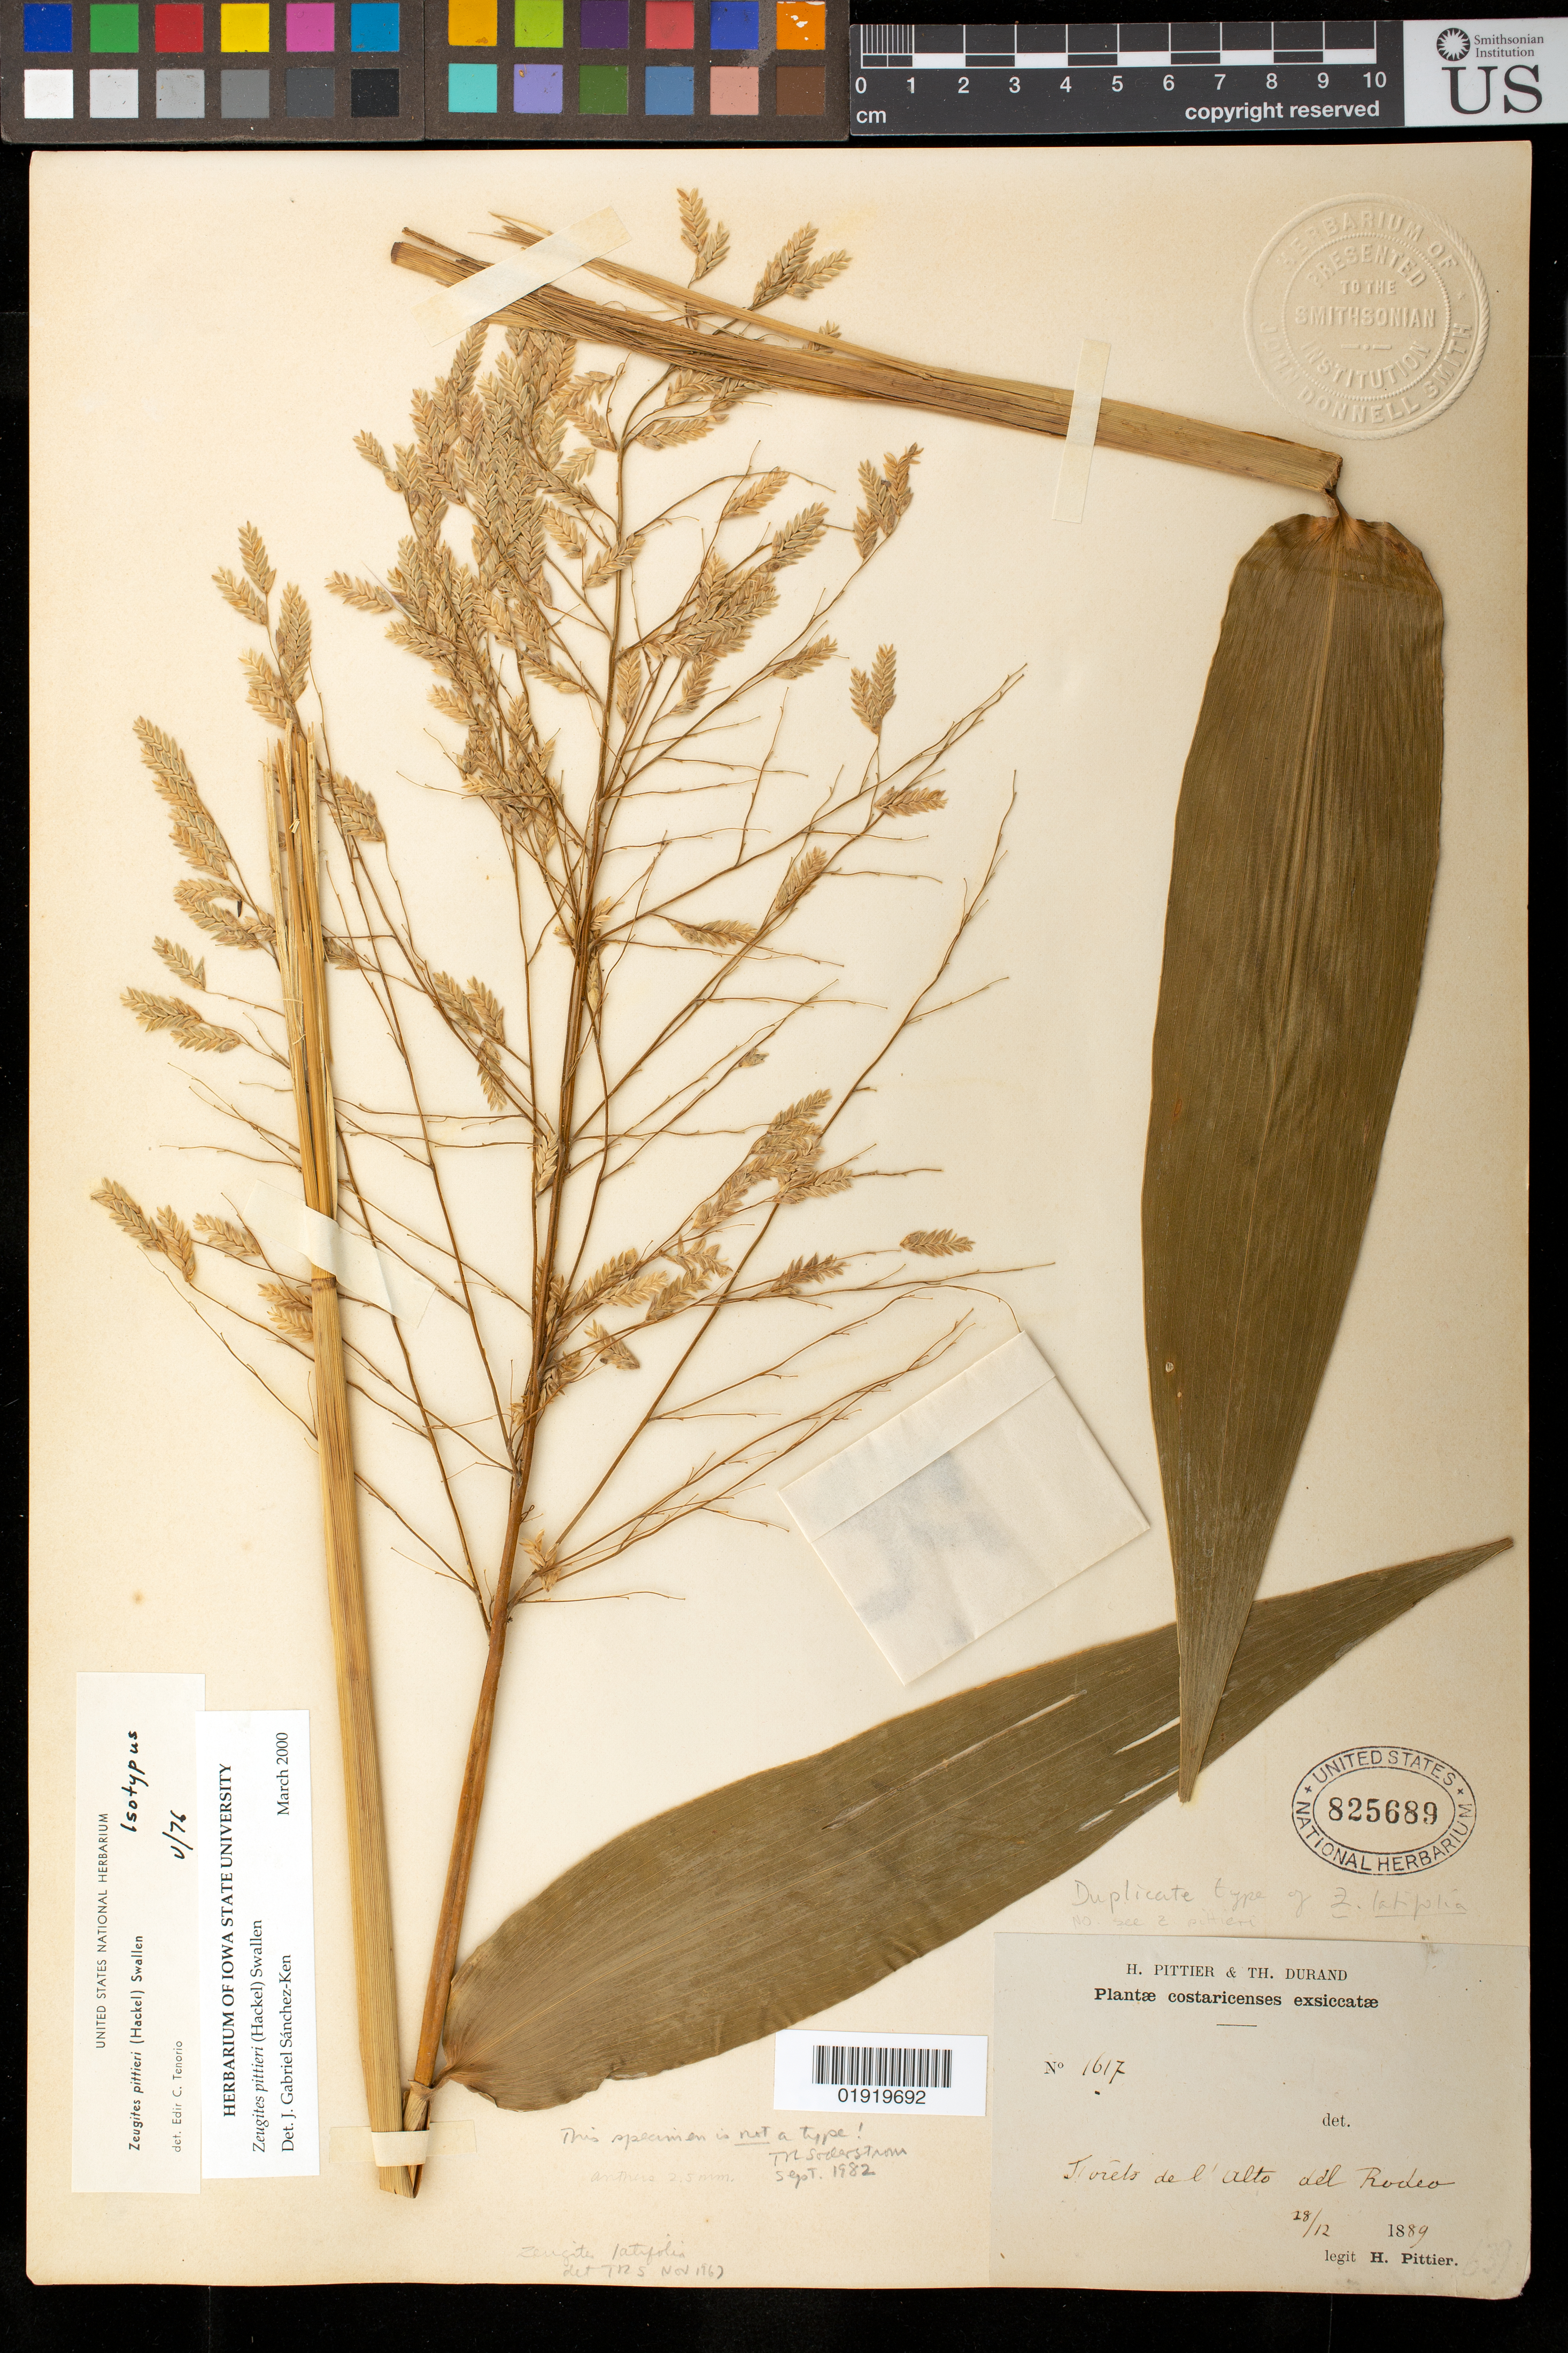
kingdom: Plantae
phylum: Tracheophyta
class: Liliopsida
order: Poales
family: Poaceae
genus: Zeugites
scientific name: Zeugites pittieri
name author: Hack.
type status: Lectotype; Isosyntype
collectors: H. F. Pittier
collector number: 1617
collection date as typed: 28 Dec 1889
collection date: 1889-12-28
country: Costa Rica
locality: Forêts de l'Alto del Rodeo.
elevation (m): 1100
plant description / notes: Annotated by Soderstrom (1982), "This specimen is not a type!" [reasons not given]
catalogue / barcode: US 825689